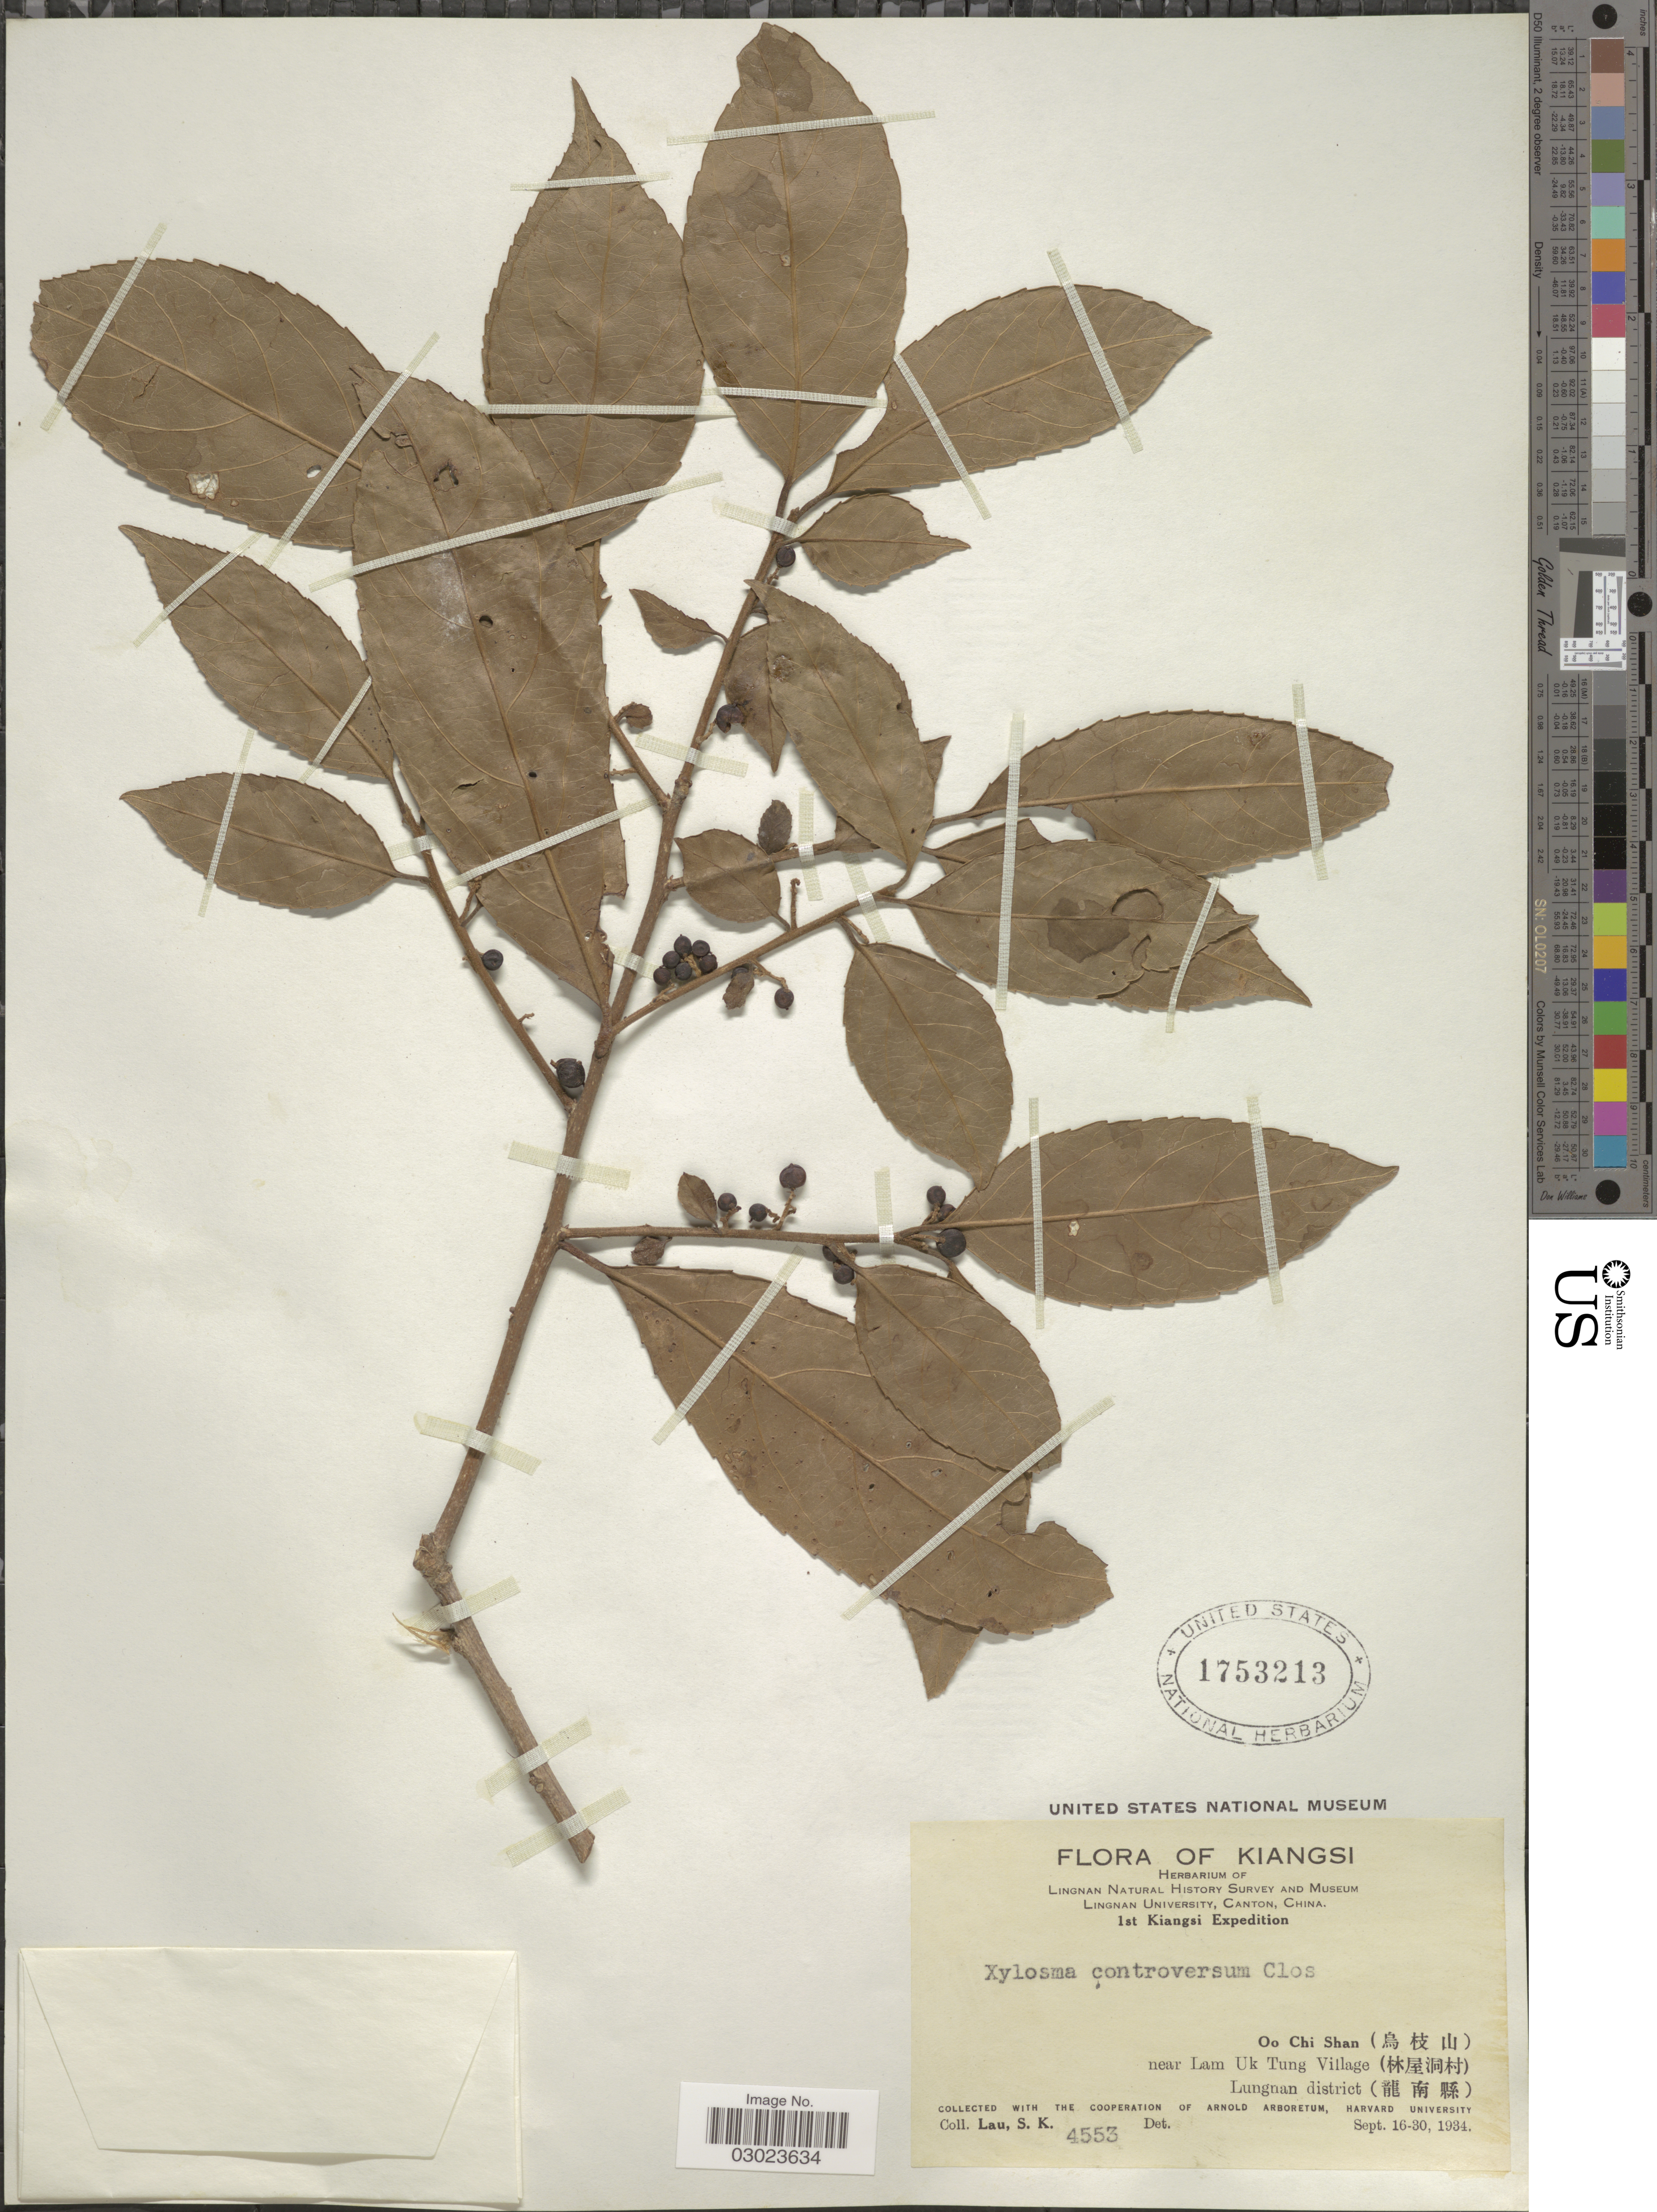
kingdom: Plantae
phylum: Tracheophyta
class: Magnoliopsida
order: Malpighiales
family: Salicaceae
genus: Xylosma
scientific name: Xylosma controversa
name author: Clos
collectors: S. K. Lau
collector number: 4553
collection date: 1934-09-16/1934-09-30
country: China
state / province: Jiangxi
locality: Kiangsi, Oo Chi Shan, near Lam Uk Tung Village, Lungnan district.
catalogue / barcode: US 1753213